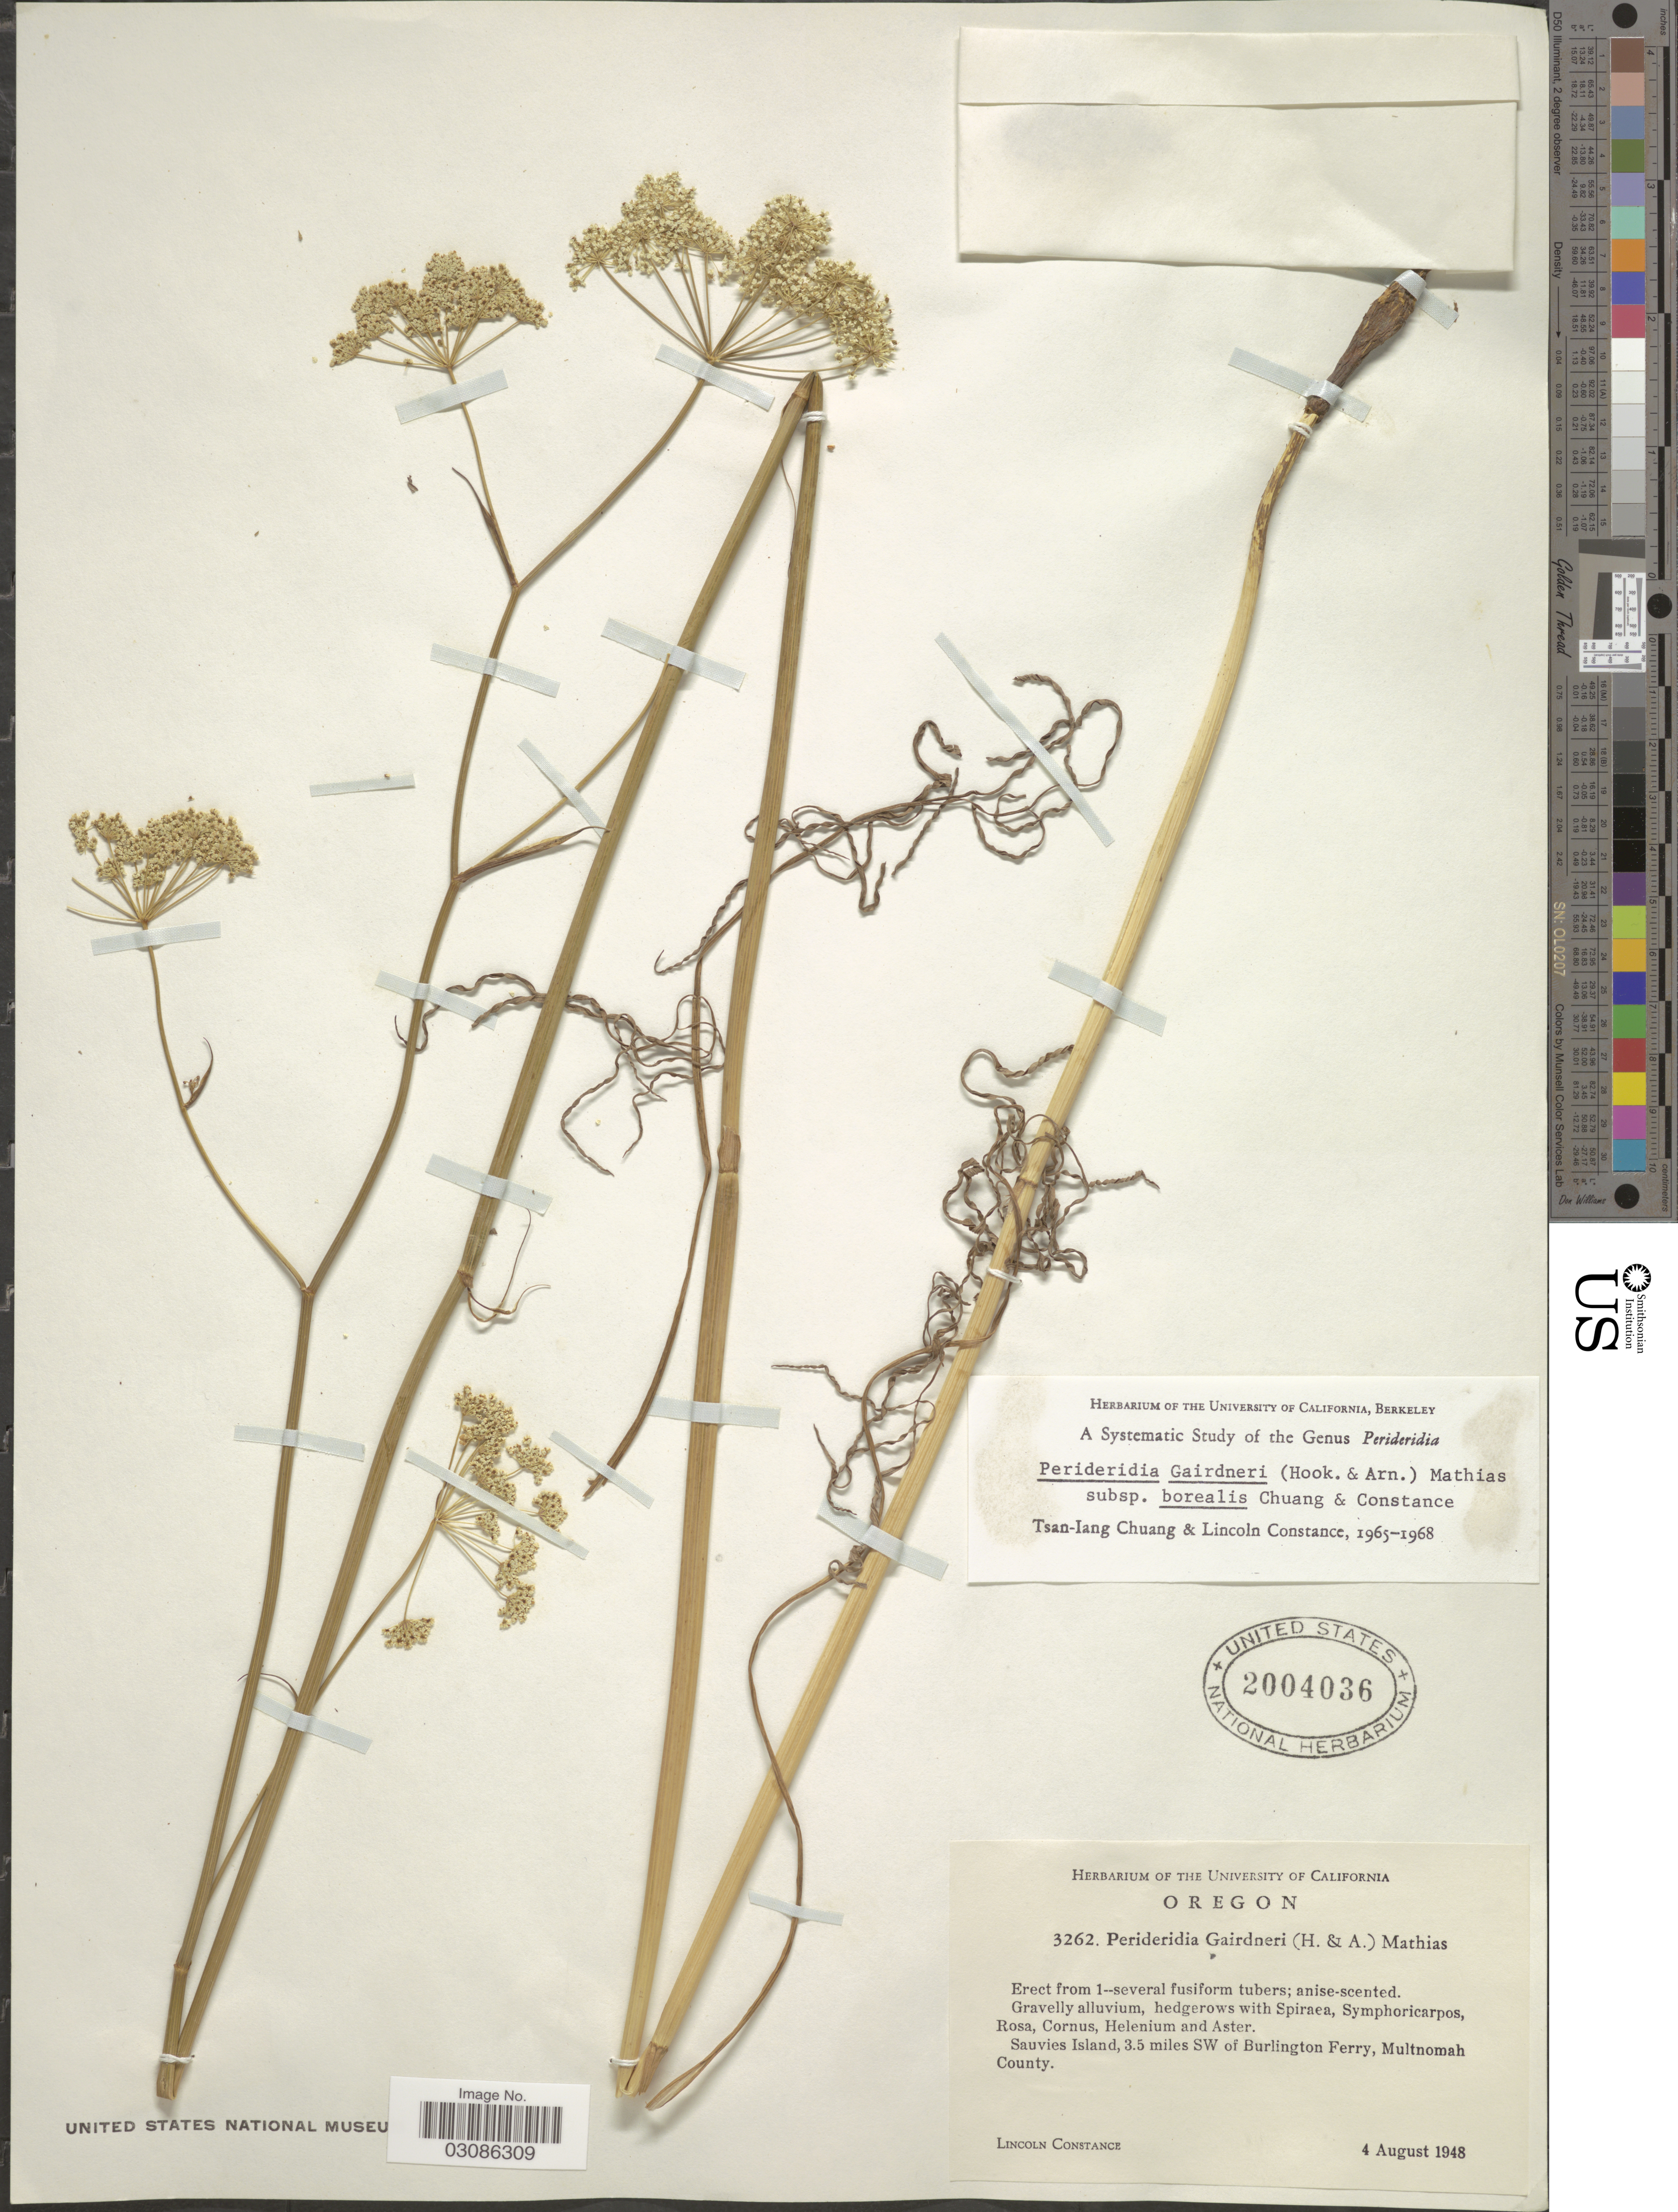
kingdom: Plantae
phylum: Tracheophyta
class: Magnoliopsida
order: Apiales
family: Apiaceae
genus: Perideridia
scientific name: Perideridia gairdneri subsp. borealis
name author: T.I. Chuang & Constance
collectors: L. Constance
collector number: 3262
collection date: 1948-08-04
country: United States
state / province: Oregon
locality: Sauvies Island, 3.5 miles SW of Burlington Ferry, Multnomah County.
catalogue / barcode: US 2004036